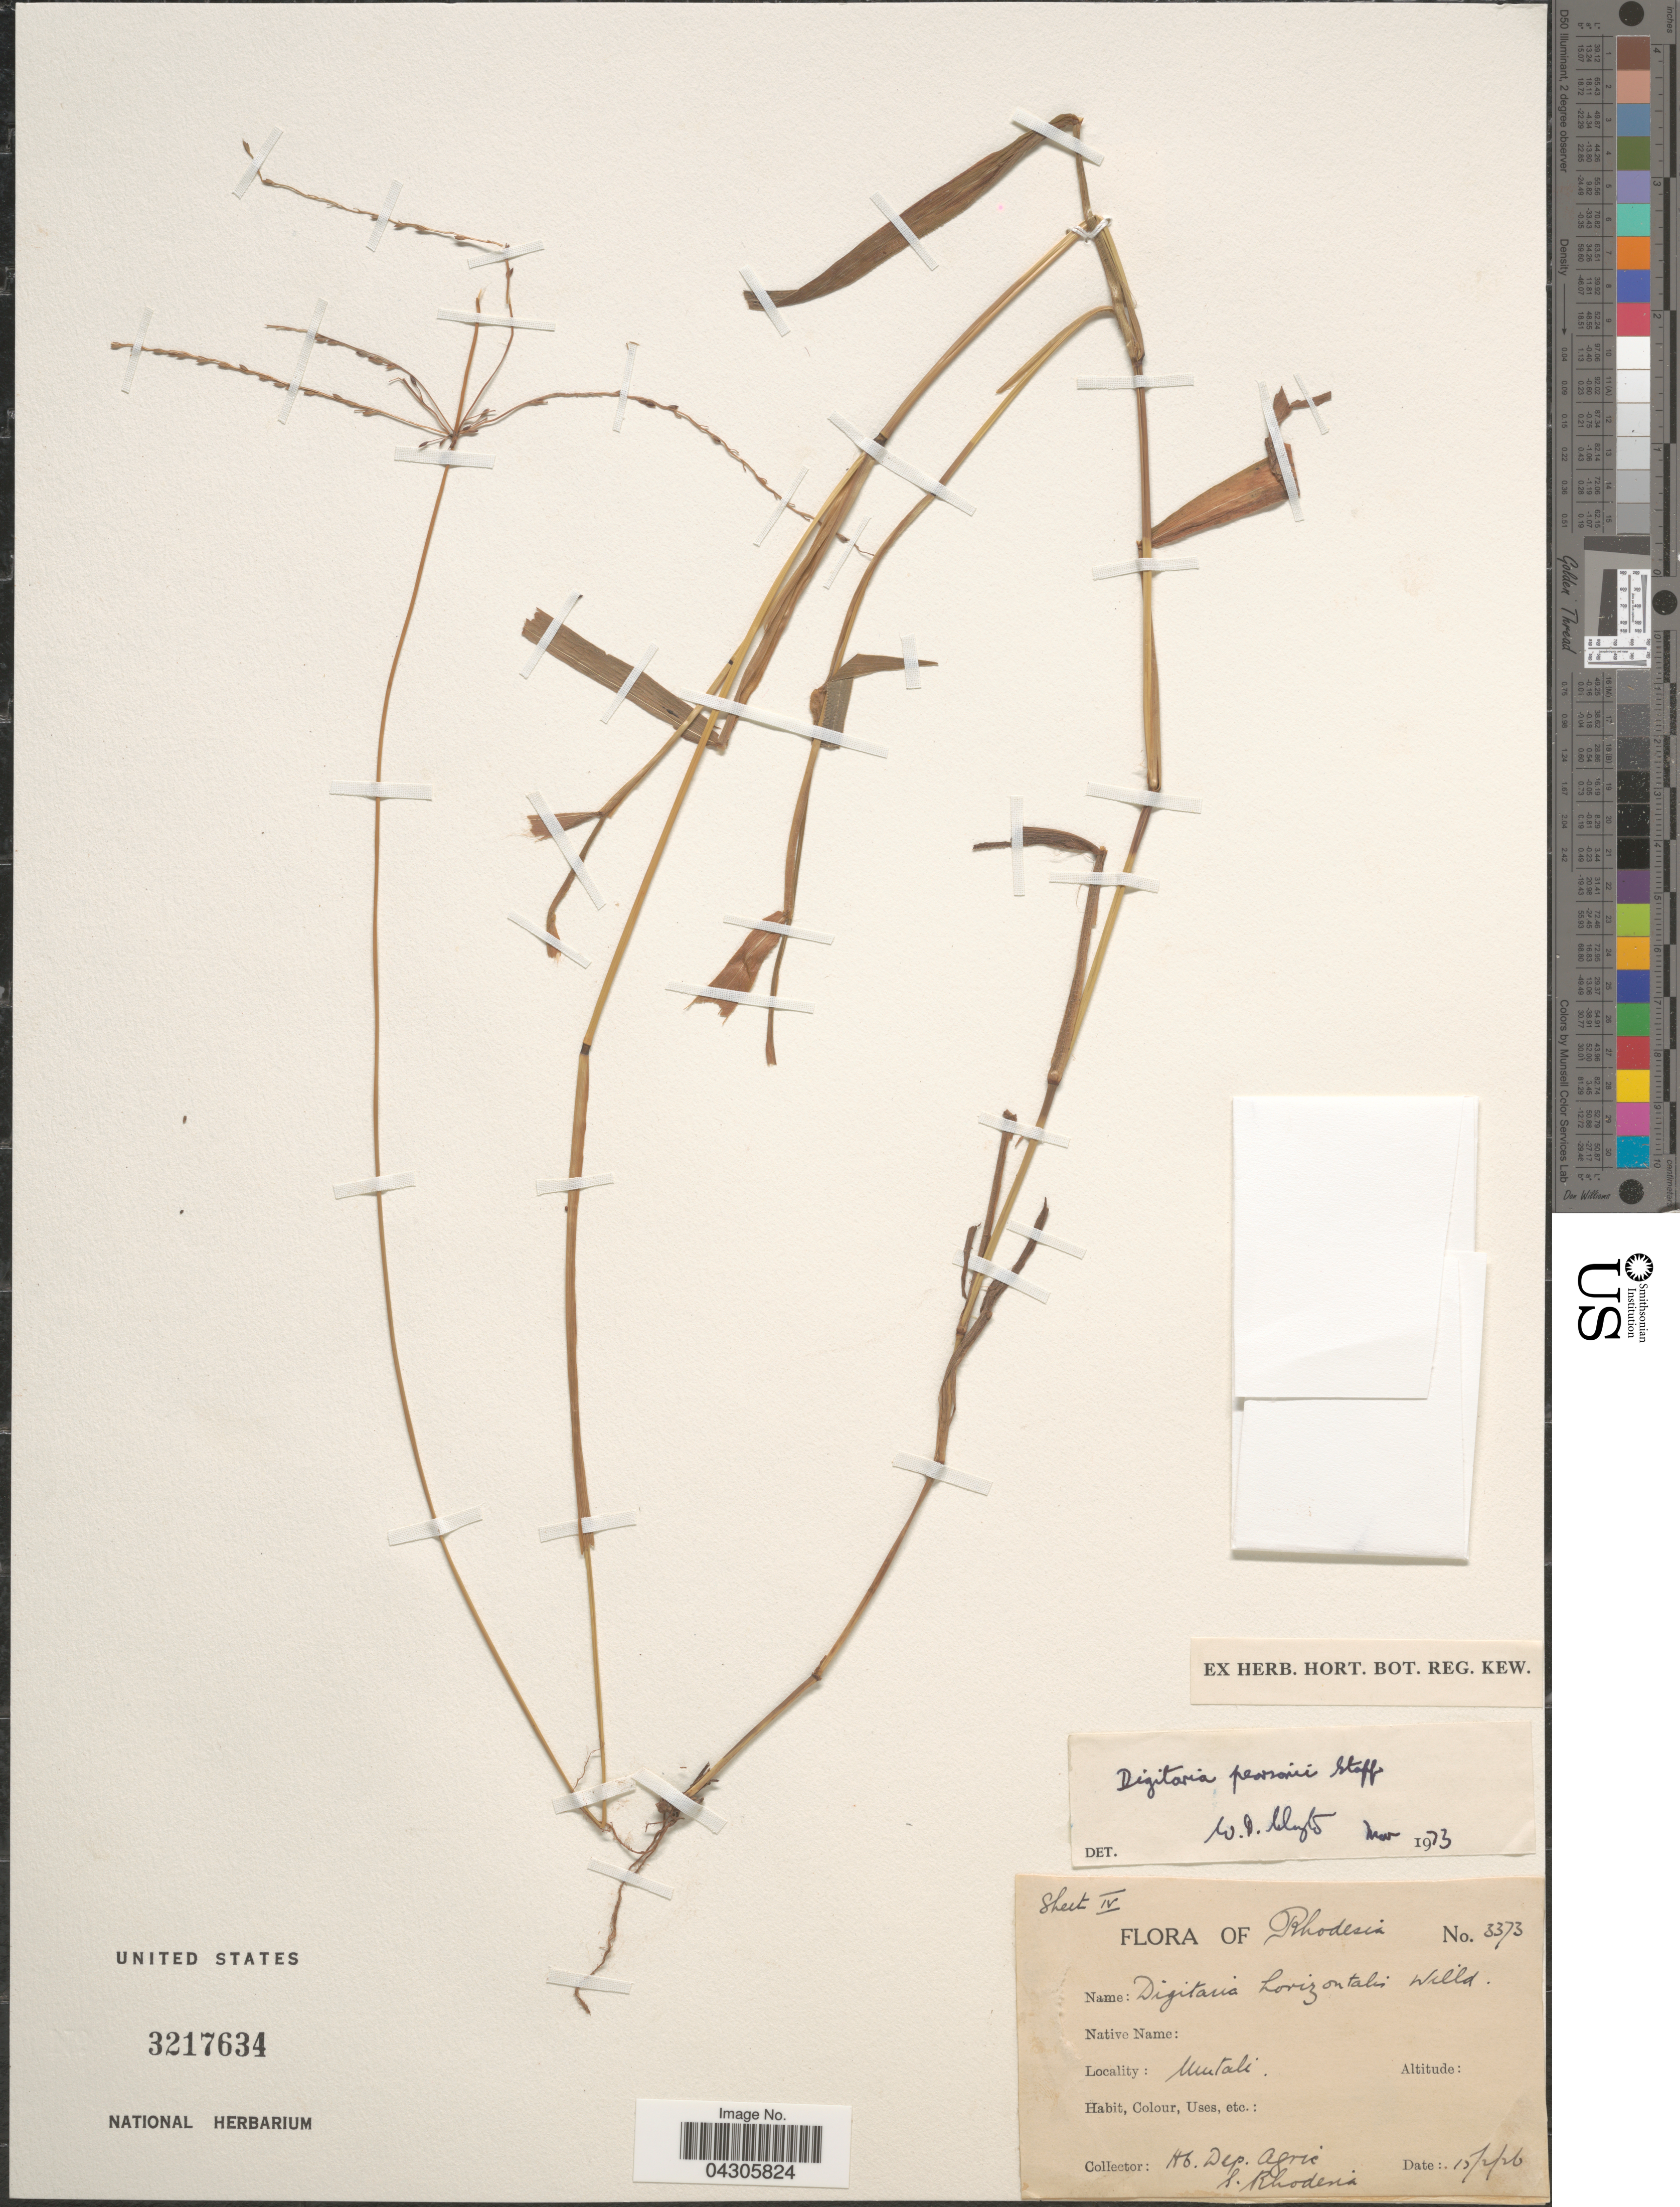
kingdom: Plantae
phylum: Tracheophyta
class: Liliopsida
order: Poales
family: Poaceae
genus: Digitaria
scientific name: Digitaria pearsonii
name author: Stapf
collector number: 3373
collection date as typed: Transcribed d/m/y: 15/2/26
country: Zimbabwe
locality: Rhodesia. Umtali.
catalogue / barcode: US 3217634